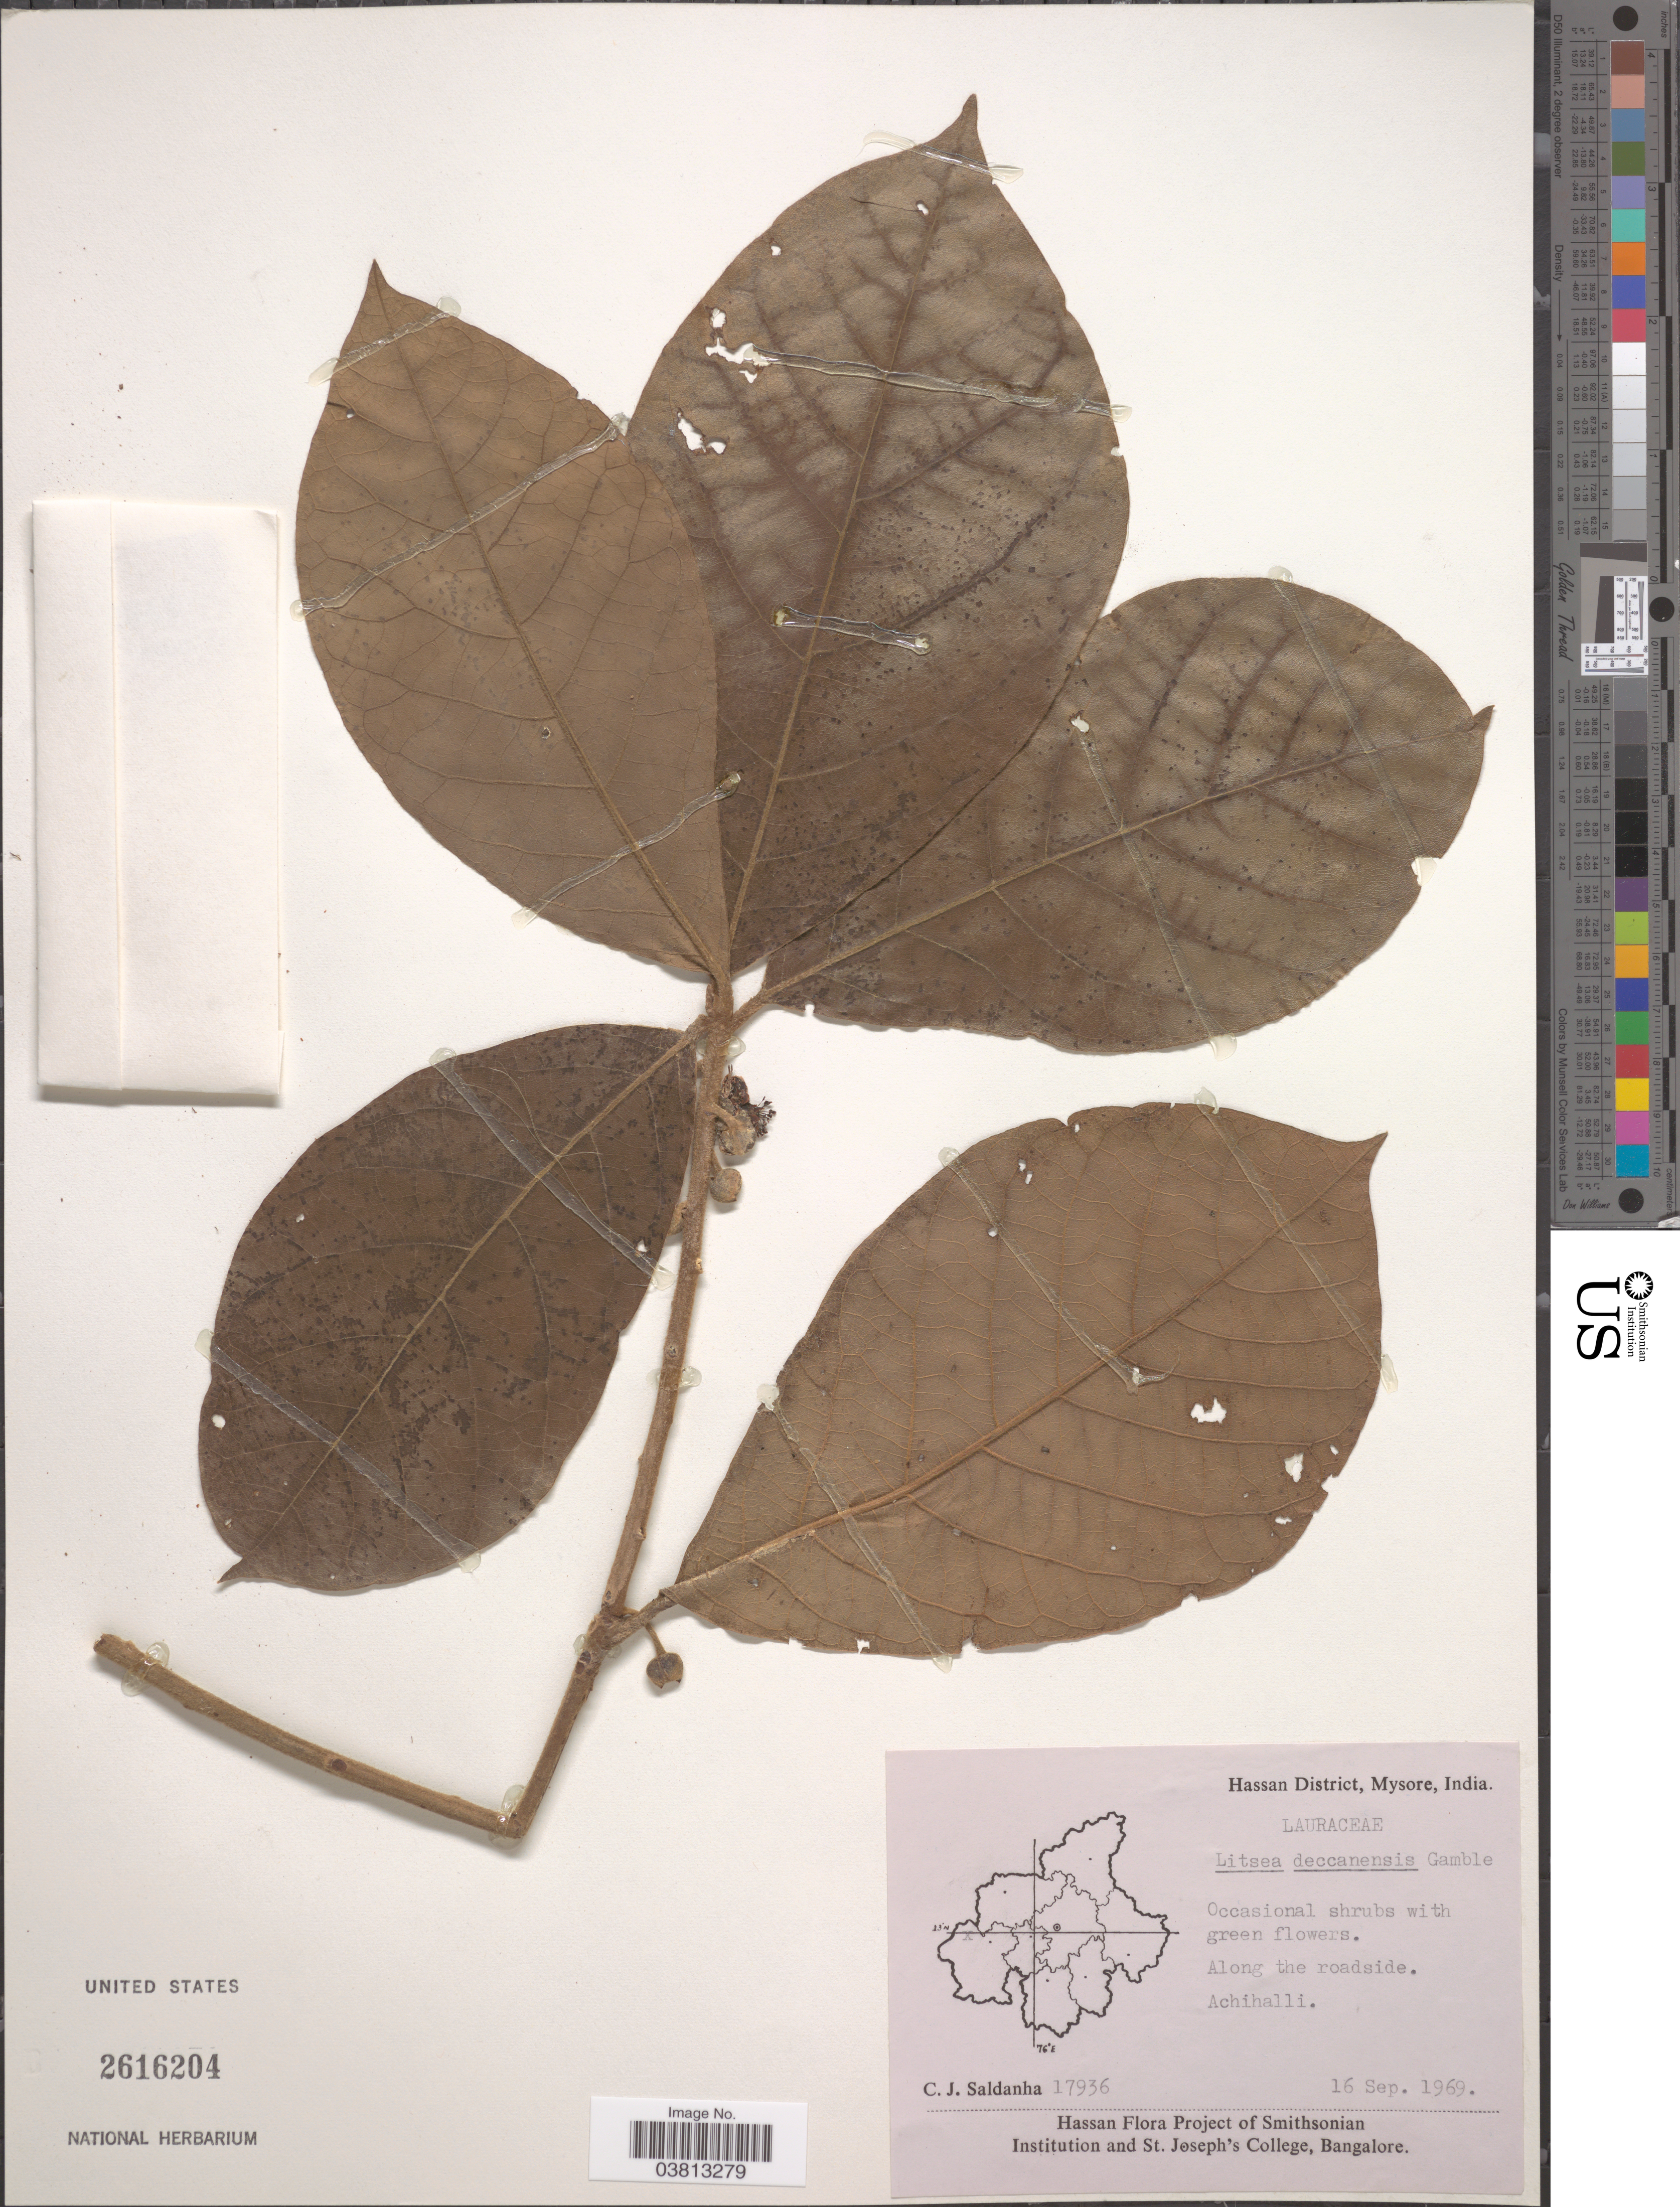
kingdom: Plantae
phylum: Tracheophyta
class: Magnoliopsida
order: Laurales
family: Lauraceae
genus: Litsea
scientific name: Litsea deccanensis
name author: Gamble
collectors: C. J. Saldanha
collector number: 17936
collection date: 1969-09-16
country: India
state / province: Karnataka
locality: Hassan District, Mysore. Along the roadside. Achihalli.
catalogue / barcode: US 2616204